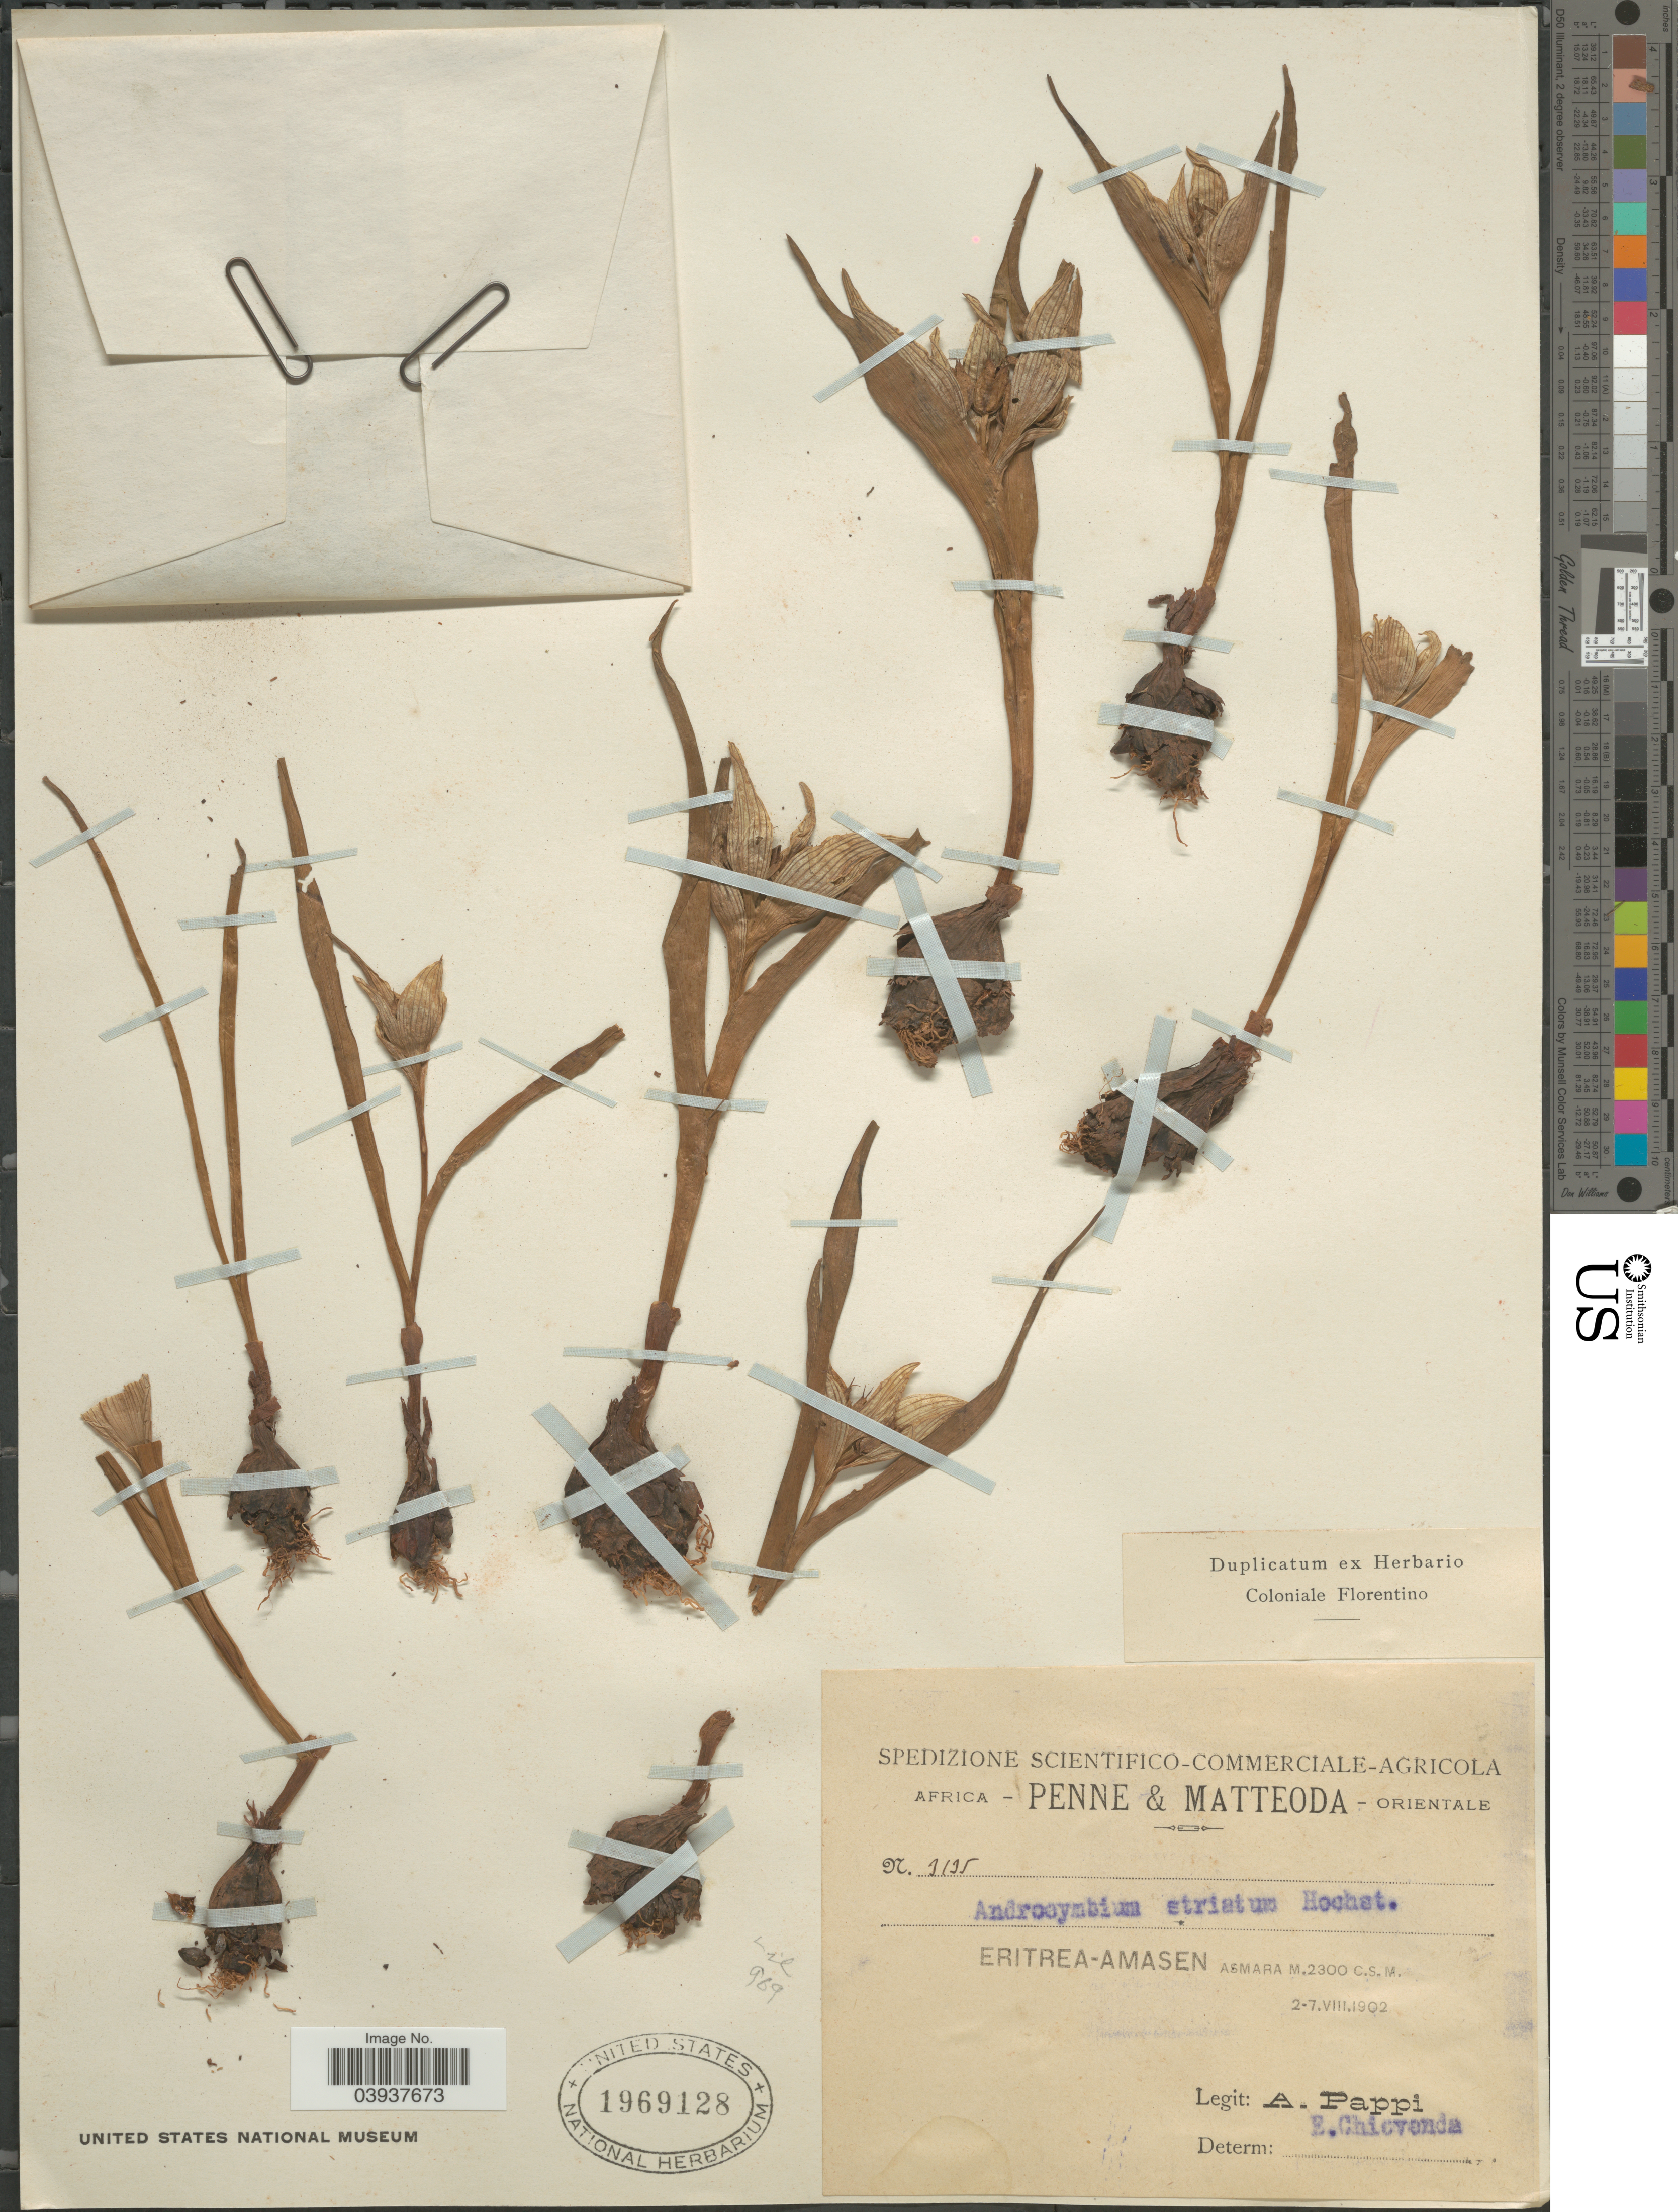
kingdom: Plantae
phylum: Tracheophyta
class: Liliopsida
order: Liliales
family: Colchicaceae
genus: Androcymbium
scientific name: Androcymbium striatum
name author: Hochst. ex A. Rich.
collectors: A. Pappi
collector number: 3135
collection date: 1902-08-02/1902-08-07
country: Eritrea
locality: Africa Orientale. Eritrea-Amasen Asmara.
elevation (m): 2300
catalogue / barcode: US 1969128